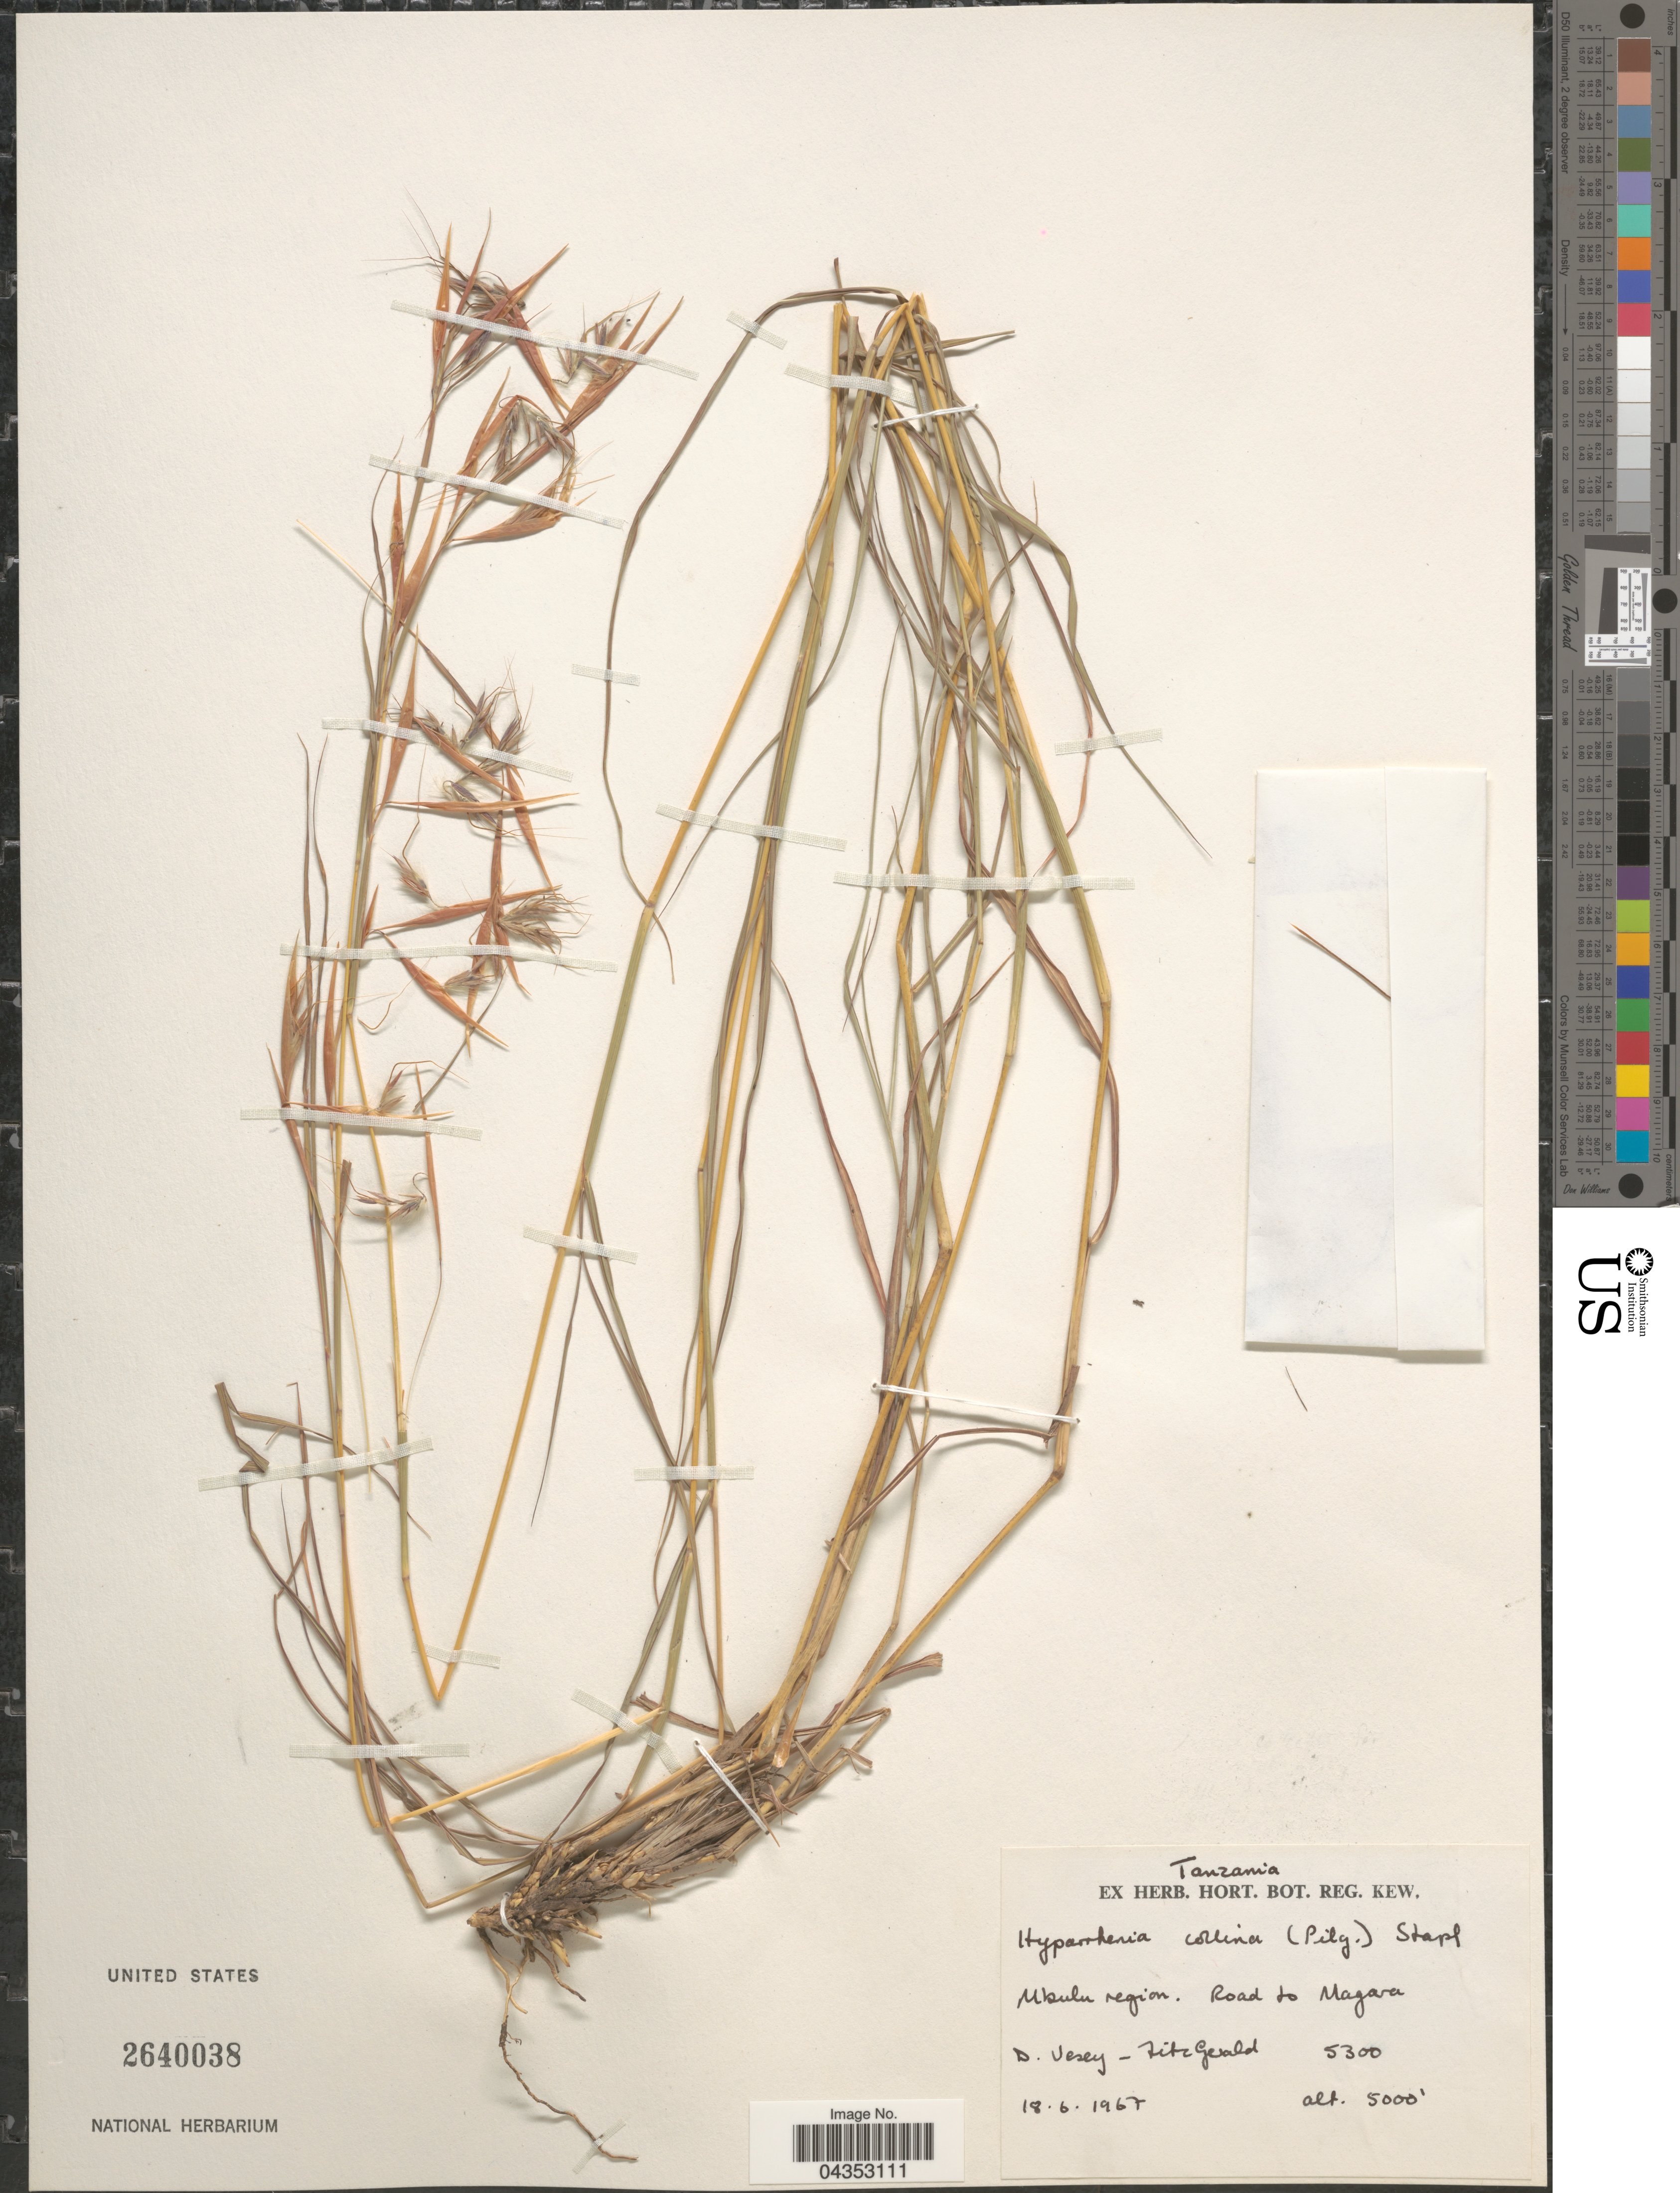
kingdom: Plantae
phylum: Tracheophyta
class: Liliopsida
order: Poales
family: Poaceae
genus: Hyparrhenia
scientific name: Hyparrhenia collina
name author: (Pilg.) Stapf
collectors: D. Vesey-Fitzgerald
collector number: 5300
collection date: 1967-06-18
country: Tanzania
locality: Ubulu region. Road to Magara.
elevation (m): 1524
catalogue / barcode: US 2640038